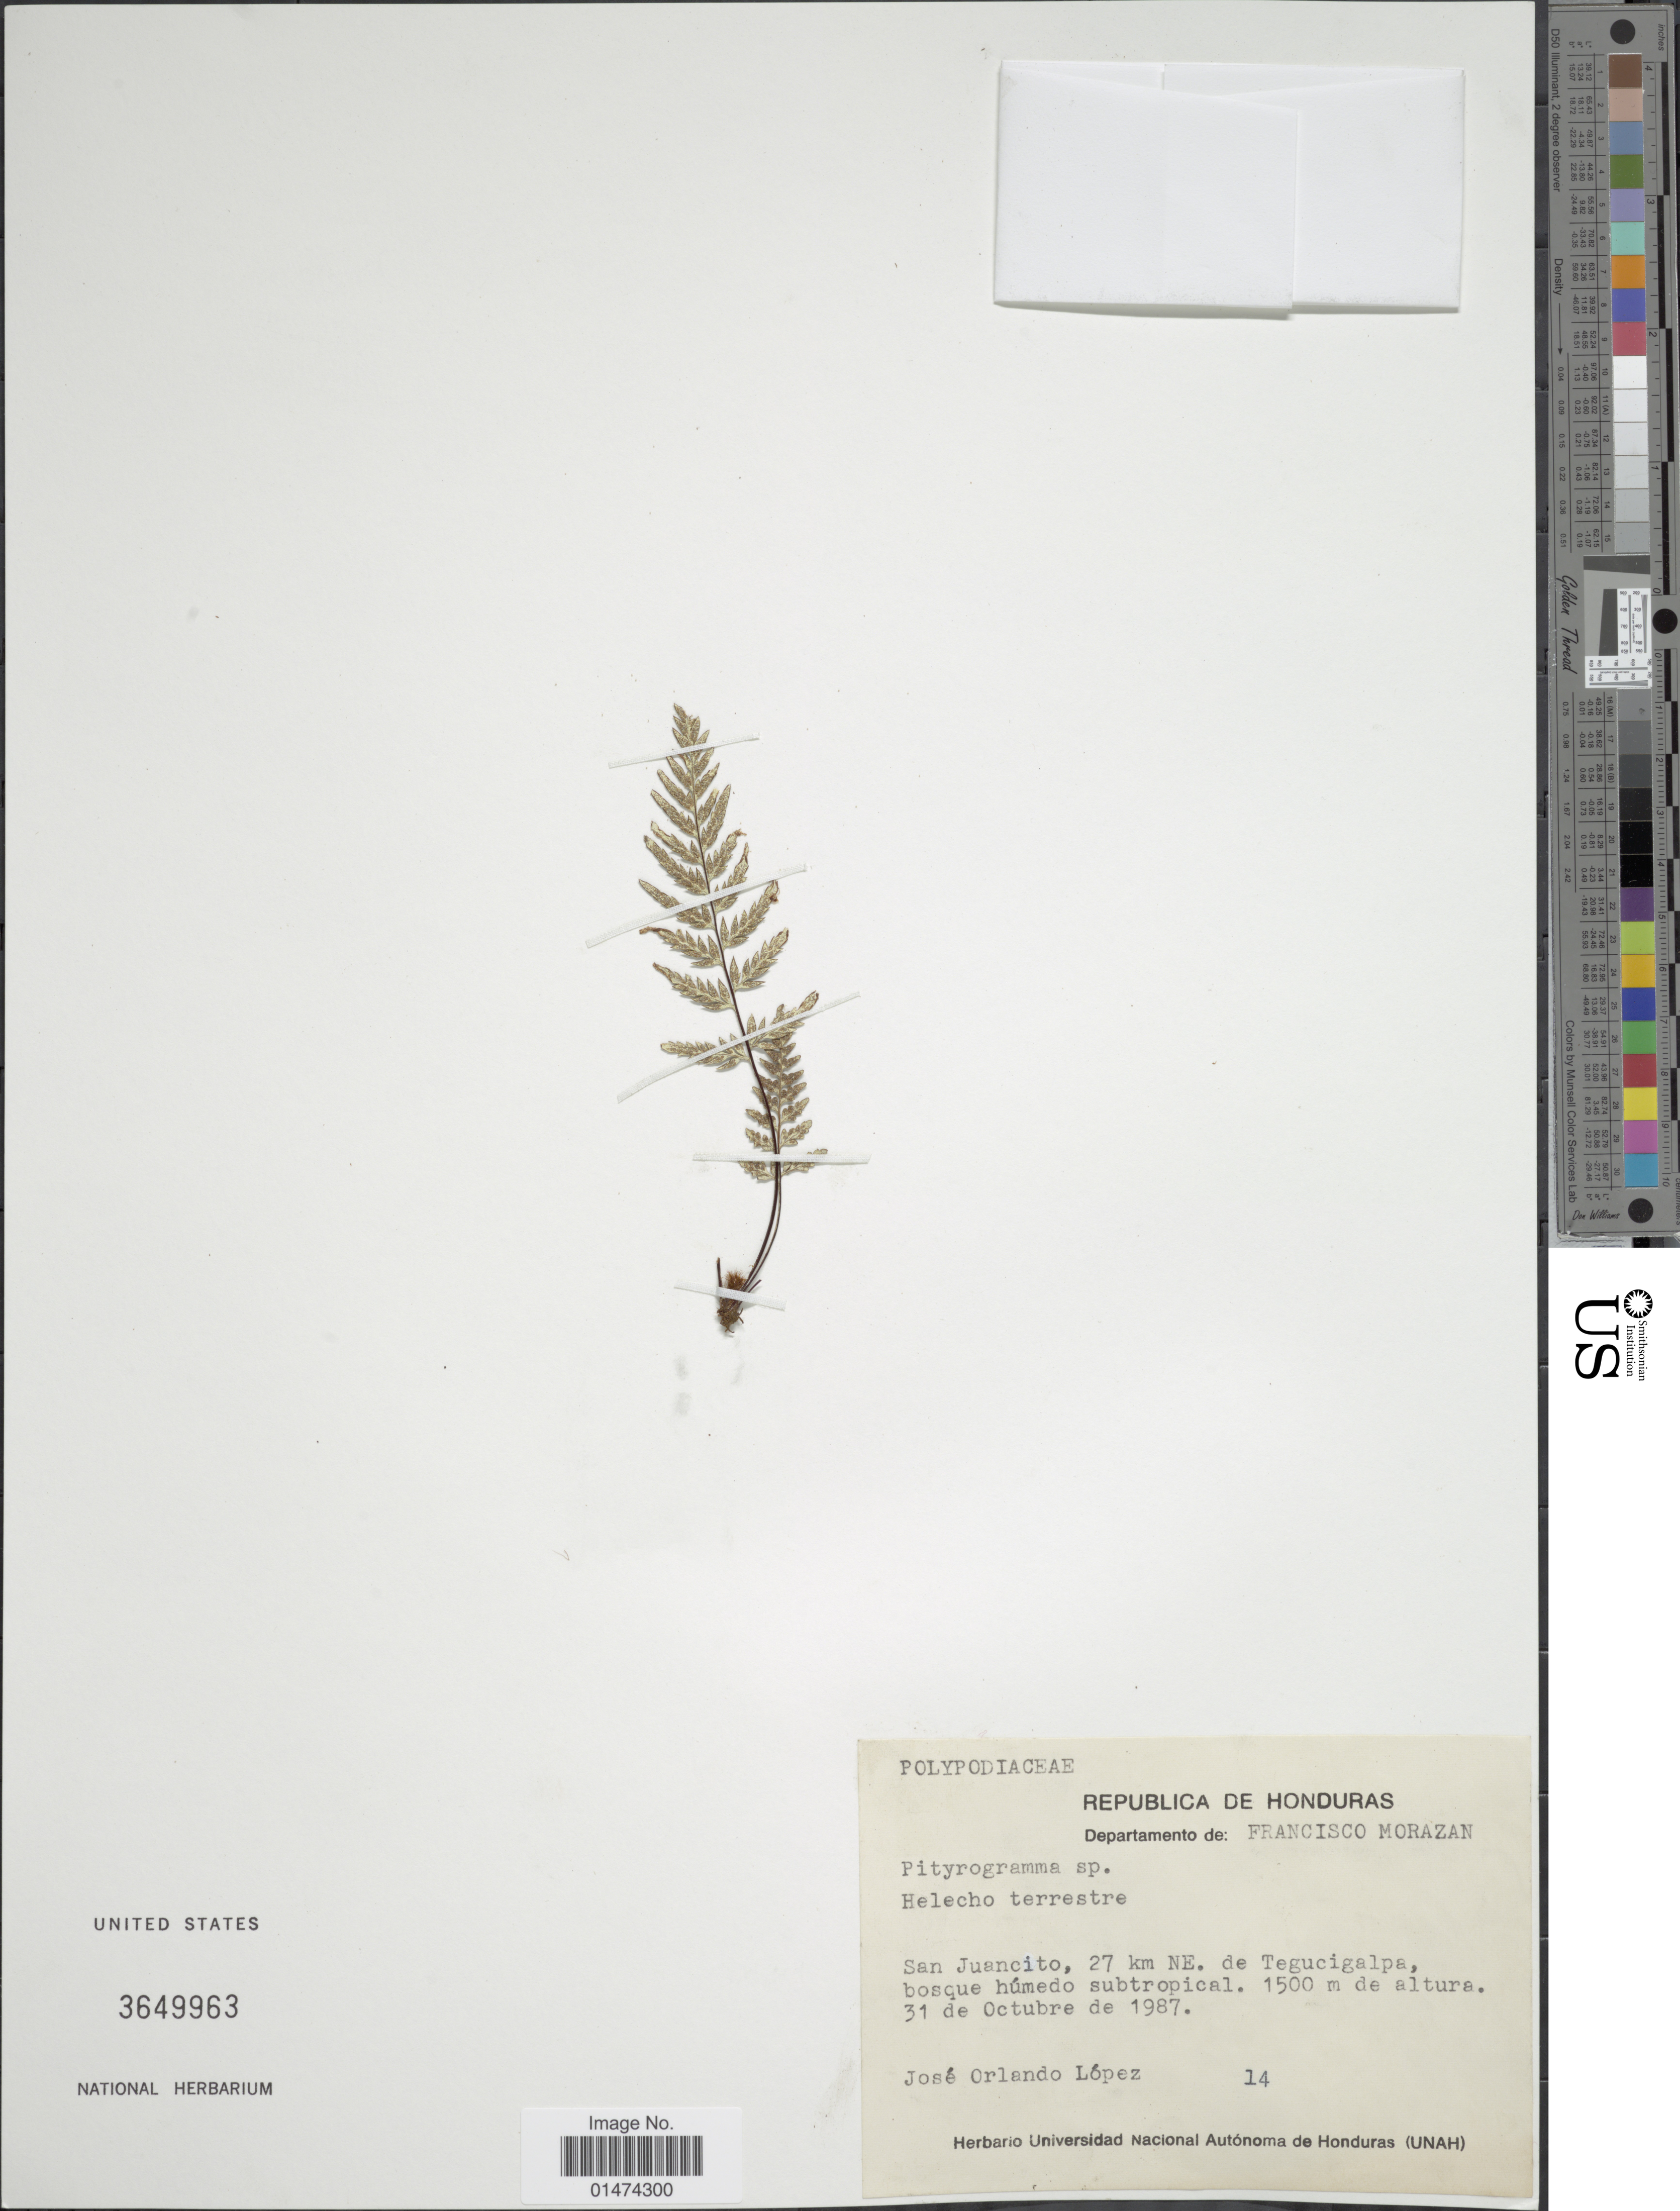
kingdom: Plantae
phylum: Tracheophyta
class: Polypodiopsida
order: Polypodiales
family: Pteridaceae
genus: Pityrogramma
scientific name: Pityrogramma sp.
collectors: J. Lopez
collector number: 14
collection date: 1987-10-31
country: Honduras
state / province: Fco. Morazán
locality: San Juancito, 27 km NE. de Tegucigalpa, bosque humedo subtropical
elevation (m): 1500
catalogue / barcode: US 3649963